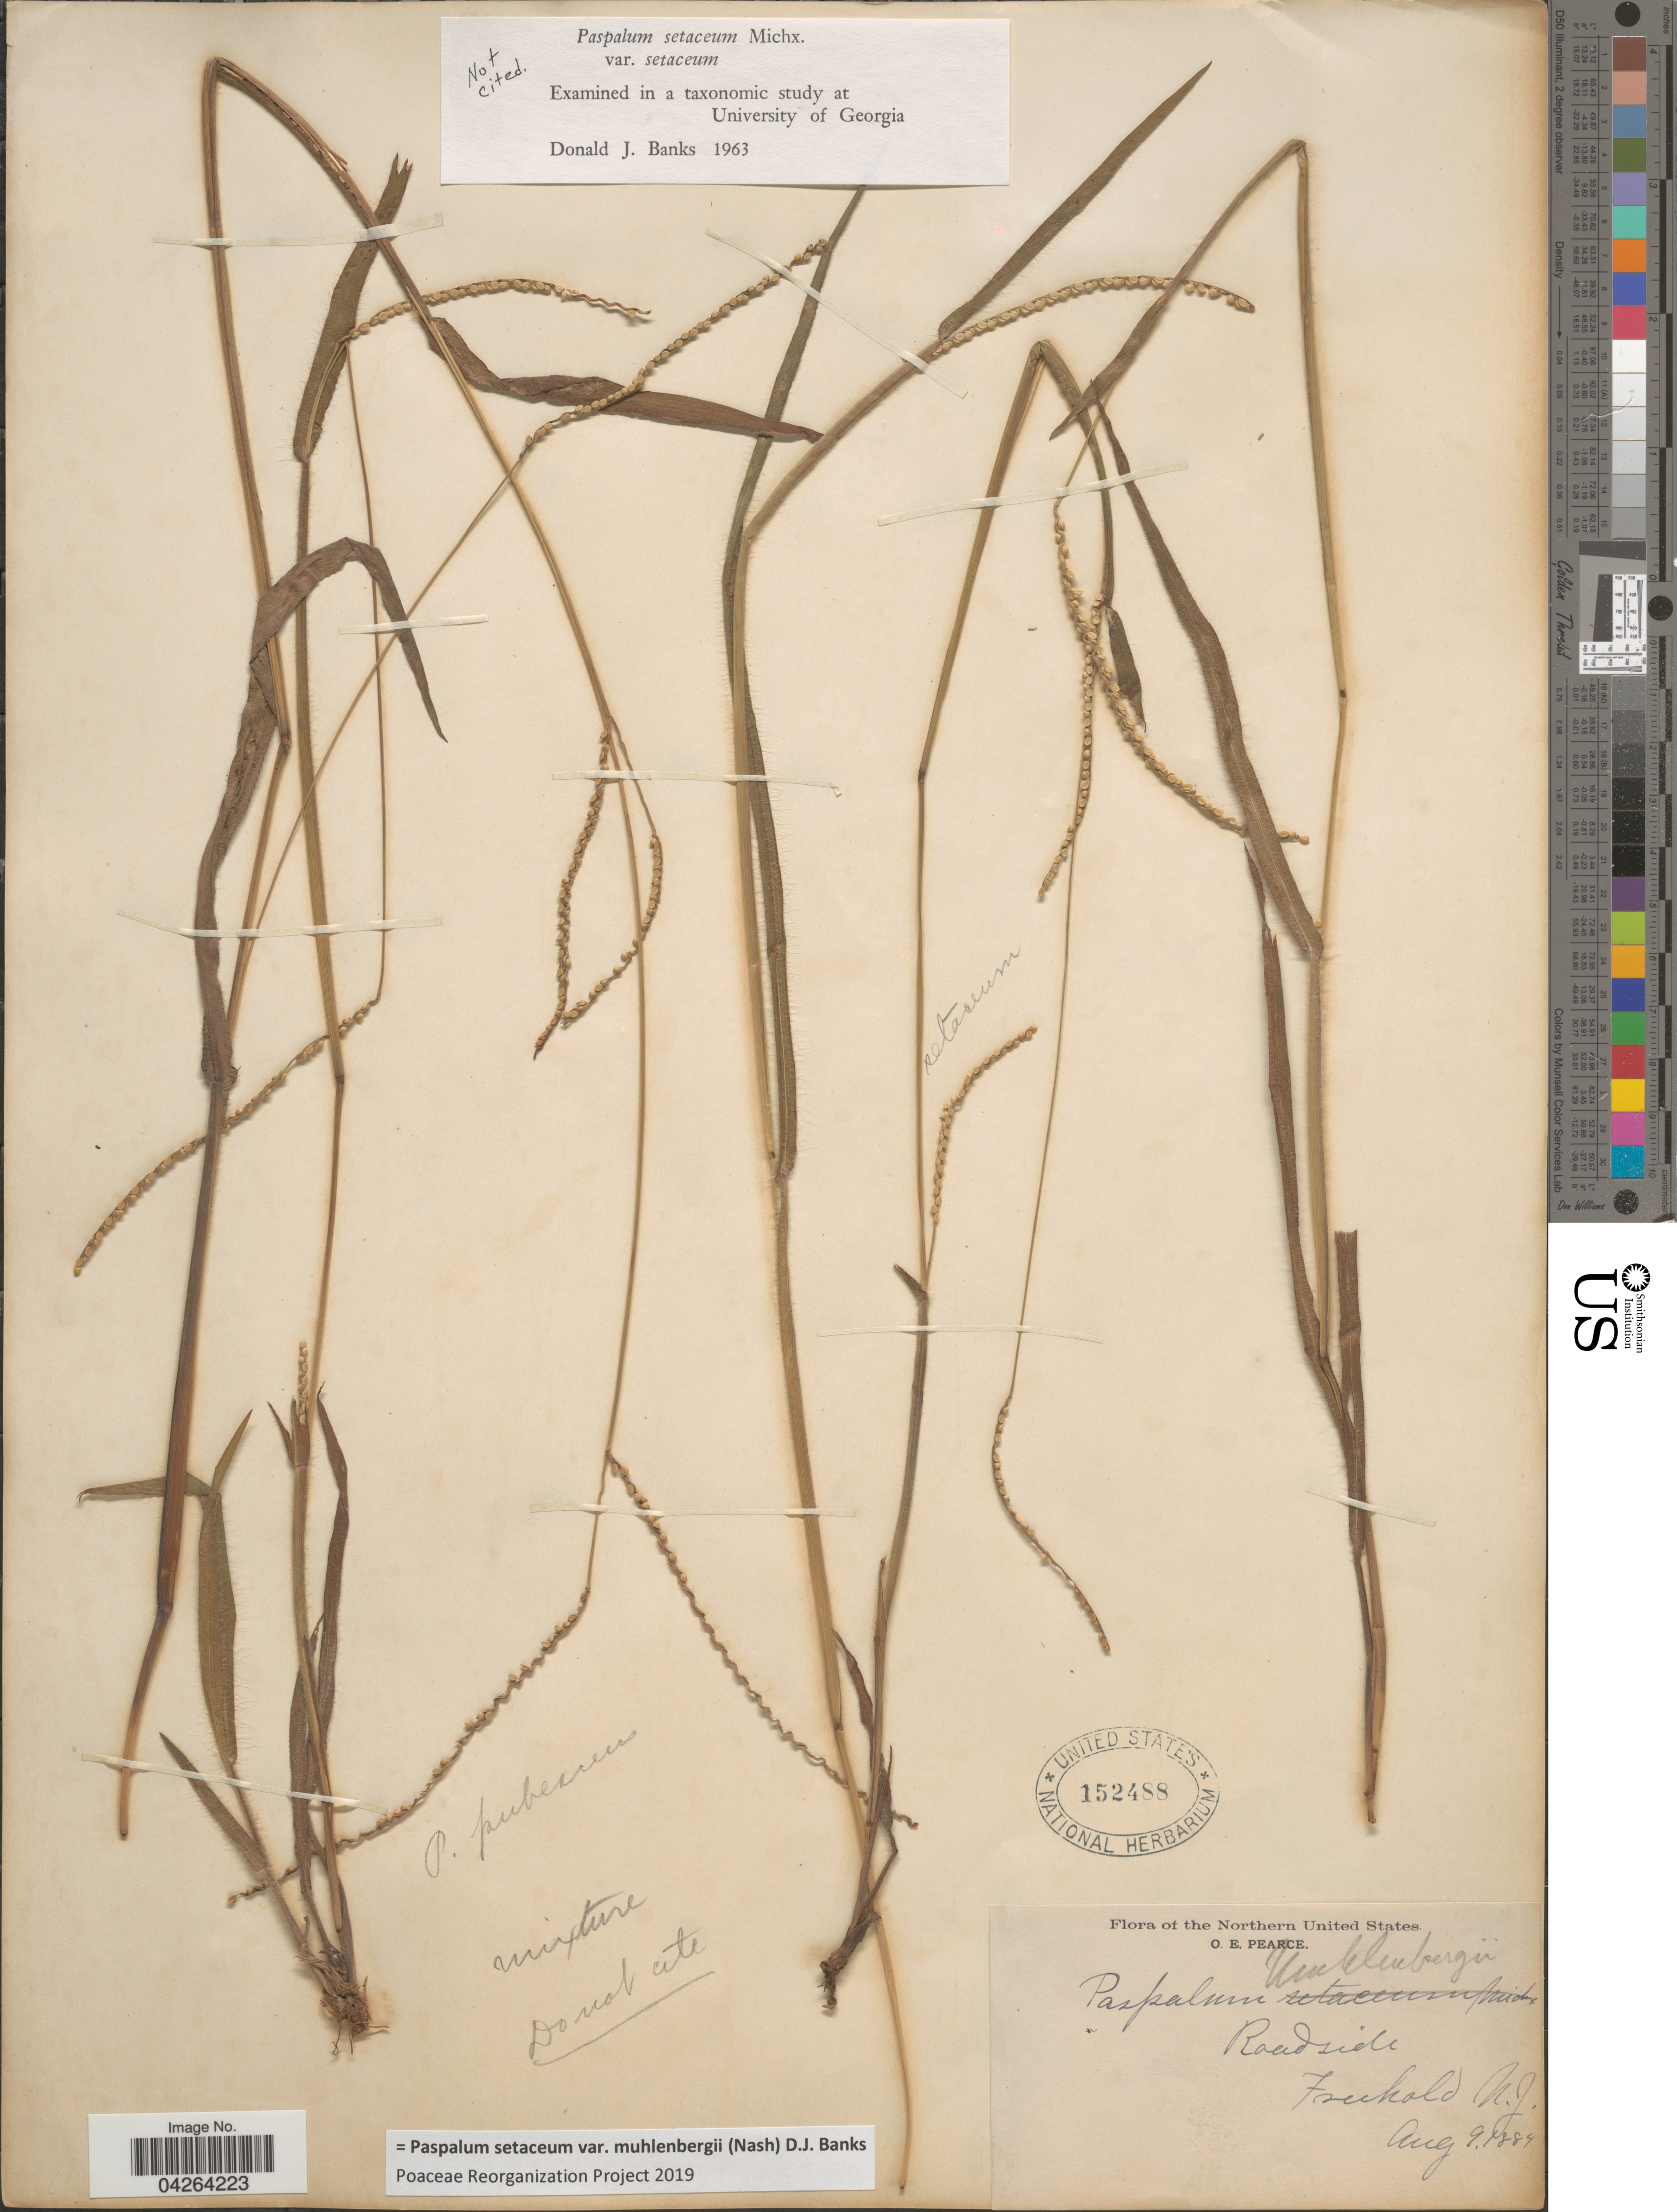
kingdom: Plantae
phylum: Tracheophyta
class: Liliopsida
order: Poales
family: Poaceae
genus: Paspalum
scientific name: Paspalum setaceum var. muhlenbergii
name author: (Nash) D.J. Banks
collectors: O. E. Pearce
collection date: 1884-08-09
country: United States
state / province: New Jersey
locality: Roadside. Freehold.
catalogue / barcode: US 152488